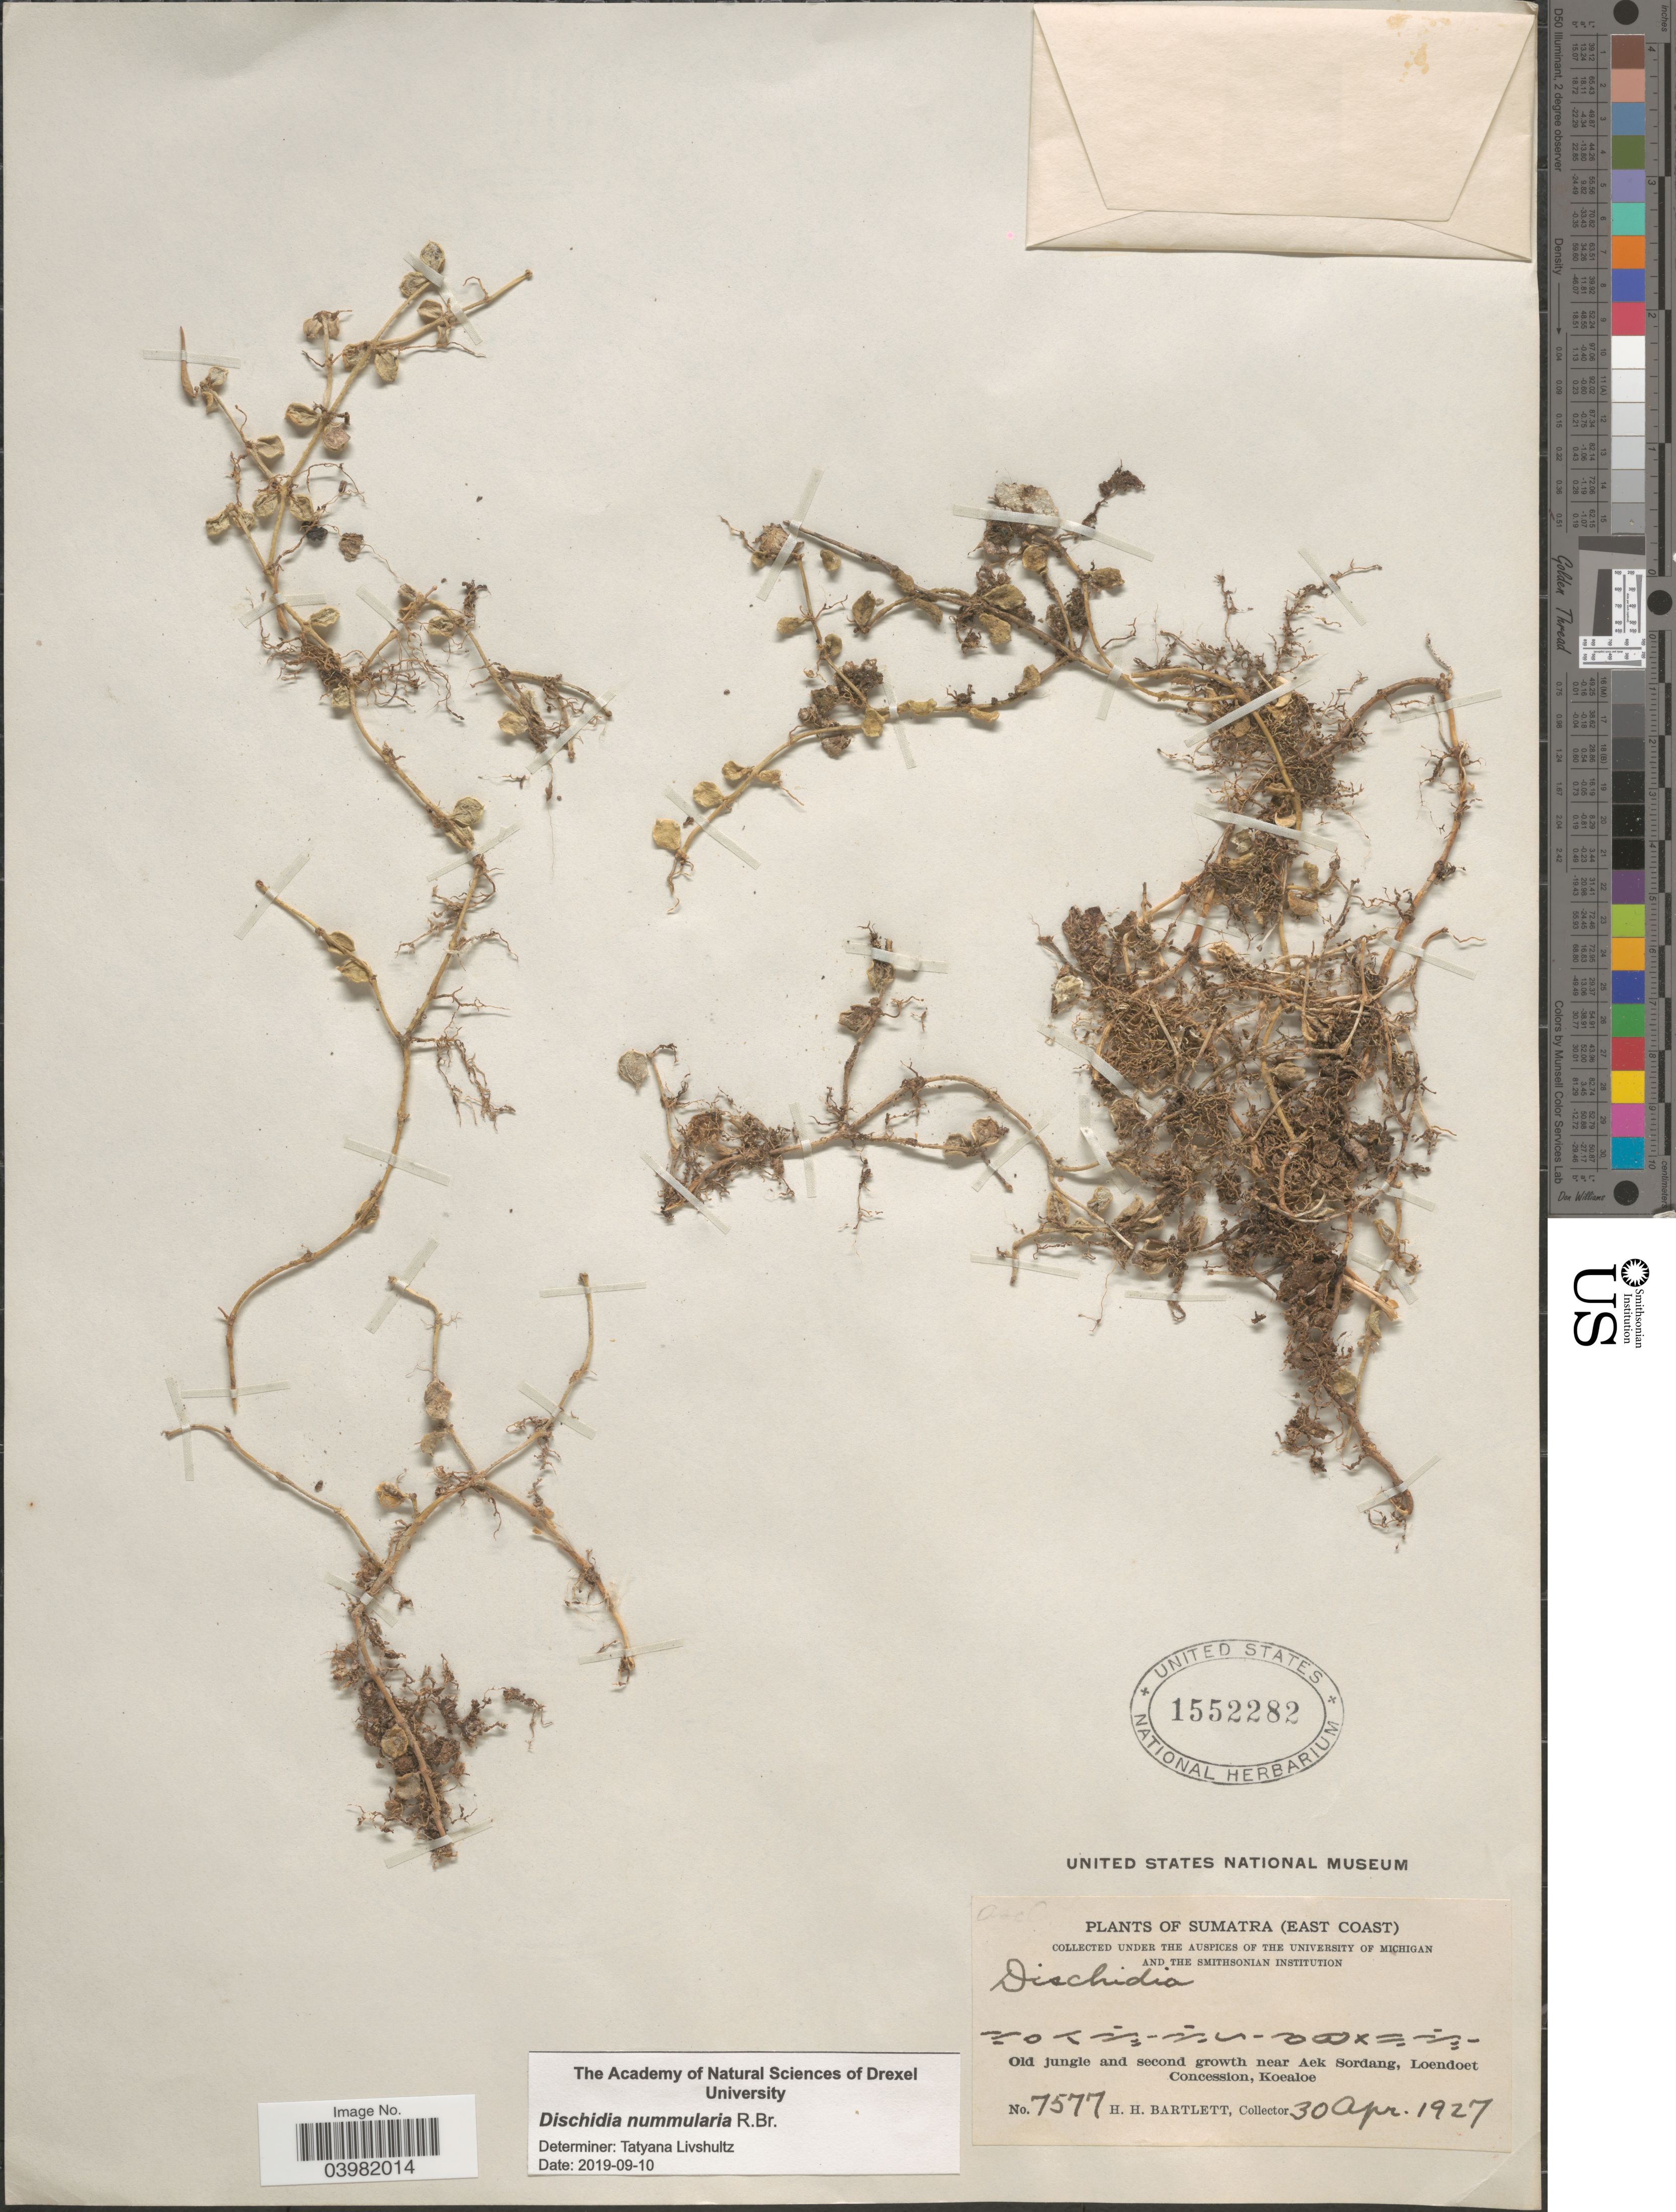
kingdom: Plantae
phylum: Tracheophyta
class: Magnoliopsida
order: Gentianales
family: Apocynaceae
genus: Dischidia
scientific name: Dischidia nummularia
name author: R. Br.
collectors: H. H. Bartlett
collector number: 7577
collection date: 1927-04-30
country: Indonesia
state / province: Sumatra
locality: East Coast. Old jungle and second growth near Aek Sordang, Loendoet Concession, Koealoe.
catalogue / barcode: US 1552282